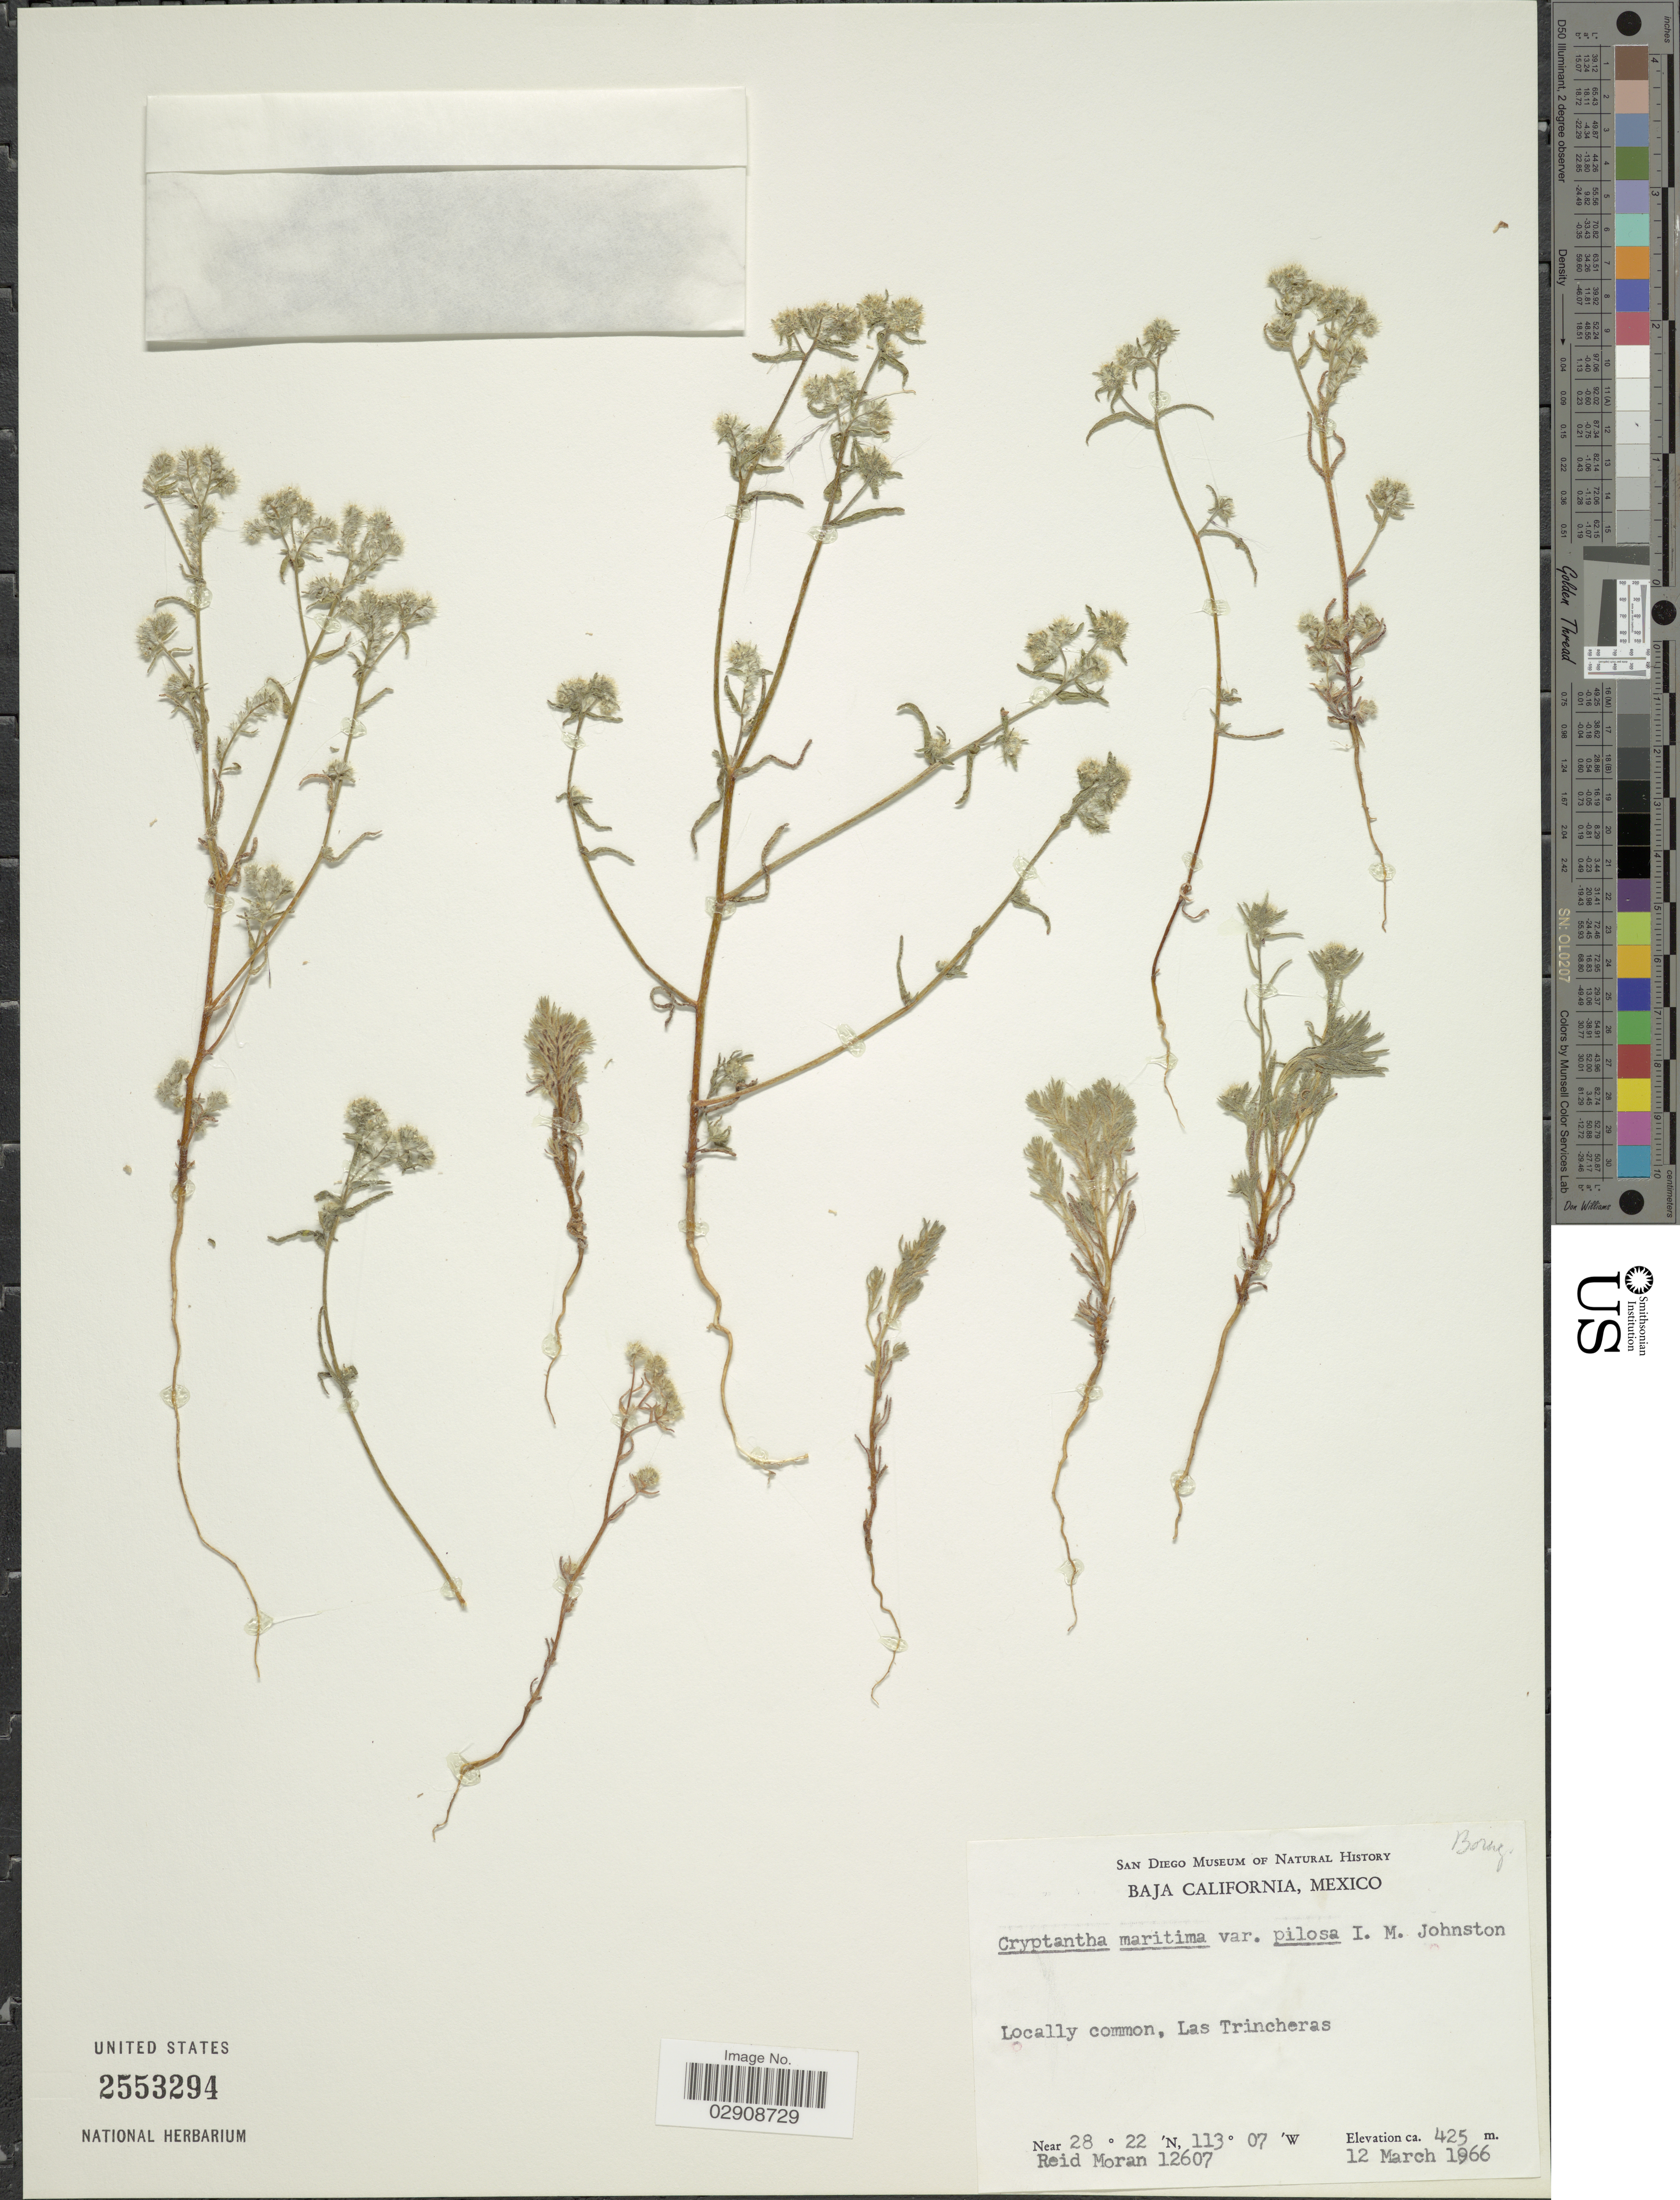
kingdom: Plantae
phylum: Tracheophyta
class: Magnoliopsida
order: Boraginales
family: Boraginaceae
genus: Cryptantha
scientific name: Cryptantha maritima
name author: (Greene) Greene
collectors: R. V. Moran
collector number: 12607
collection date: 1966-03-12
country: Mexico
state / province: Baja California Sur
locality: Las Trincheras.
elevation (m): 425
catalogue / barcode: US 2553294